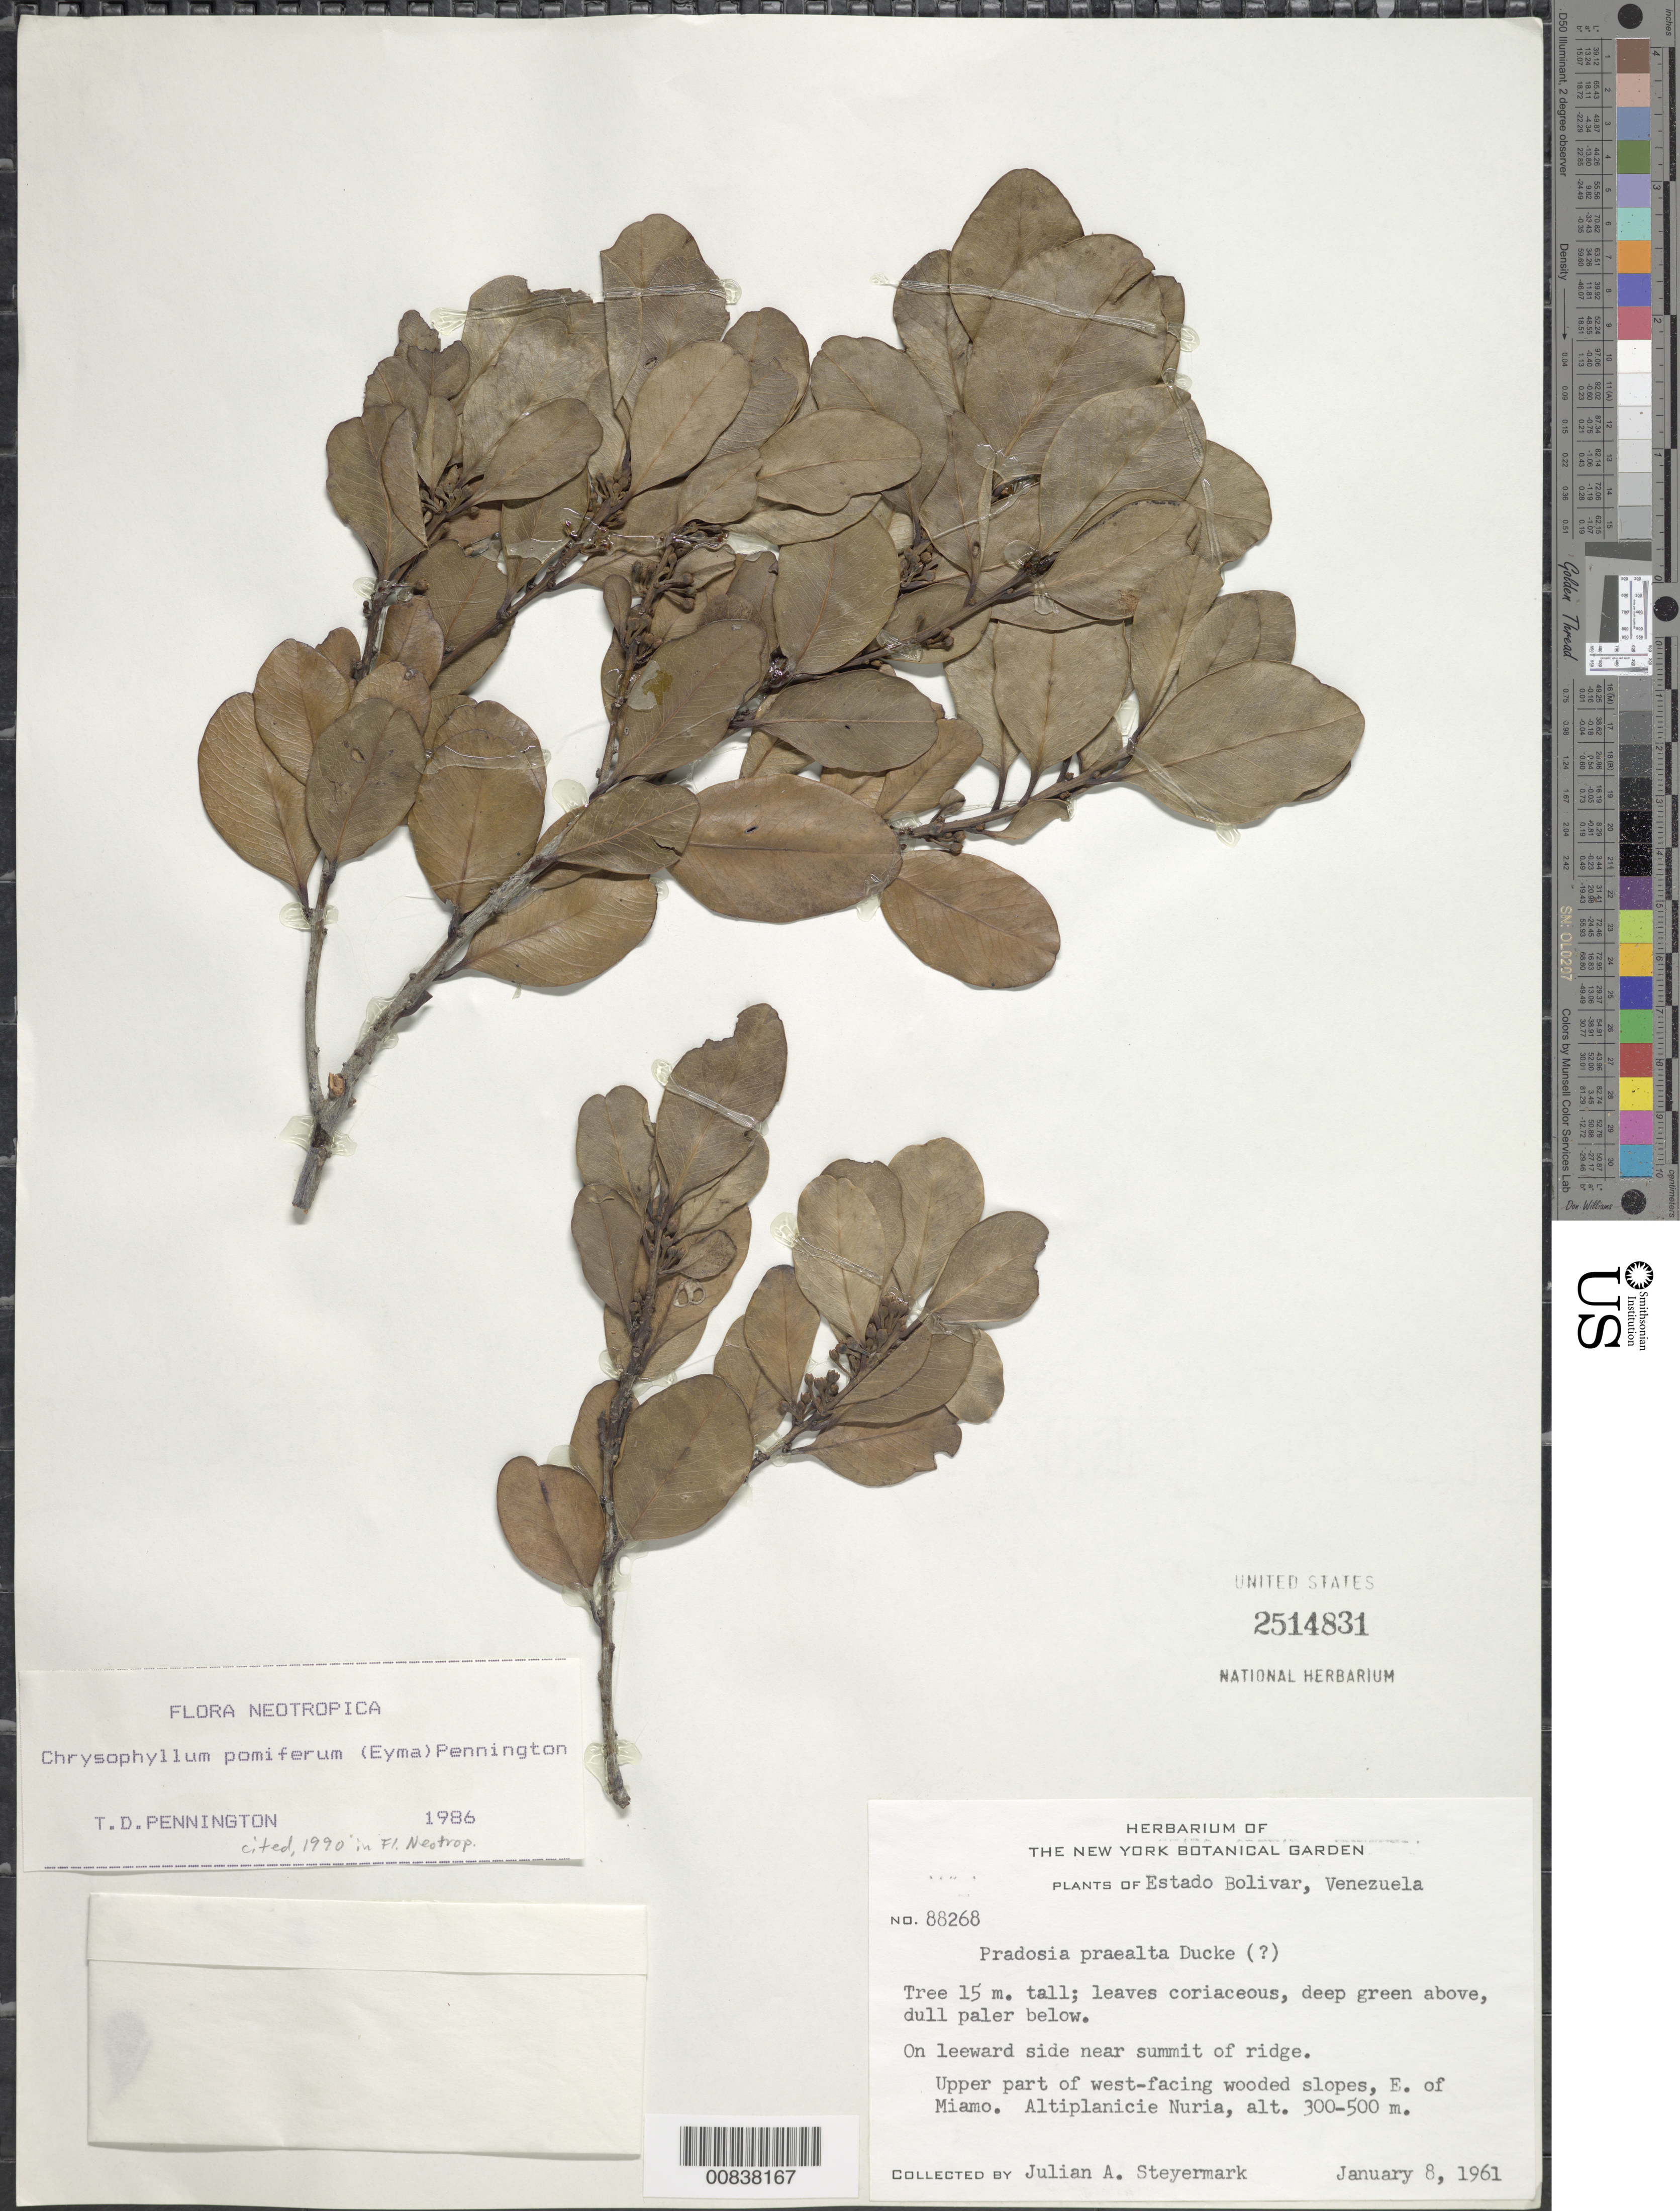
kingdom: Plantae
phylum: Tracheophyta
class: Magnoliopsida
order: Ericales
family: Sapotaceae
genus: Chrysophyllum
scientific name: Chrysophyllum pomiferum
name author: (Eyma) T.D. Penn.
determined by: Pennington, T. D., (K)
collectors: J. Steyermark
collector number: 88268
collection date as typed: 8-Jan-61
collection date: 1961-01-08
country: Venezuela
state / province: Bolívar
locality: Altiplanicie de Nuria, E of Miamo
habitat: On leeward side near summit of ridge; in upper part of west-facing wooded slopes;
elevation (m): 300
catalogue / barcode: US 2514831